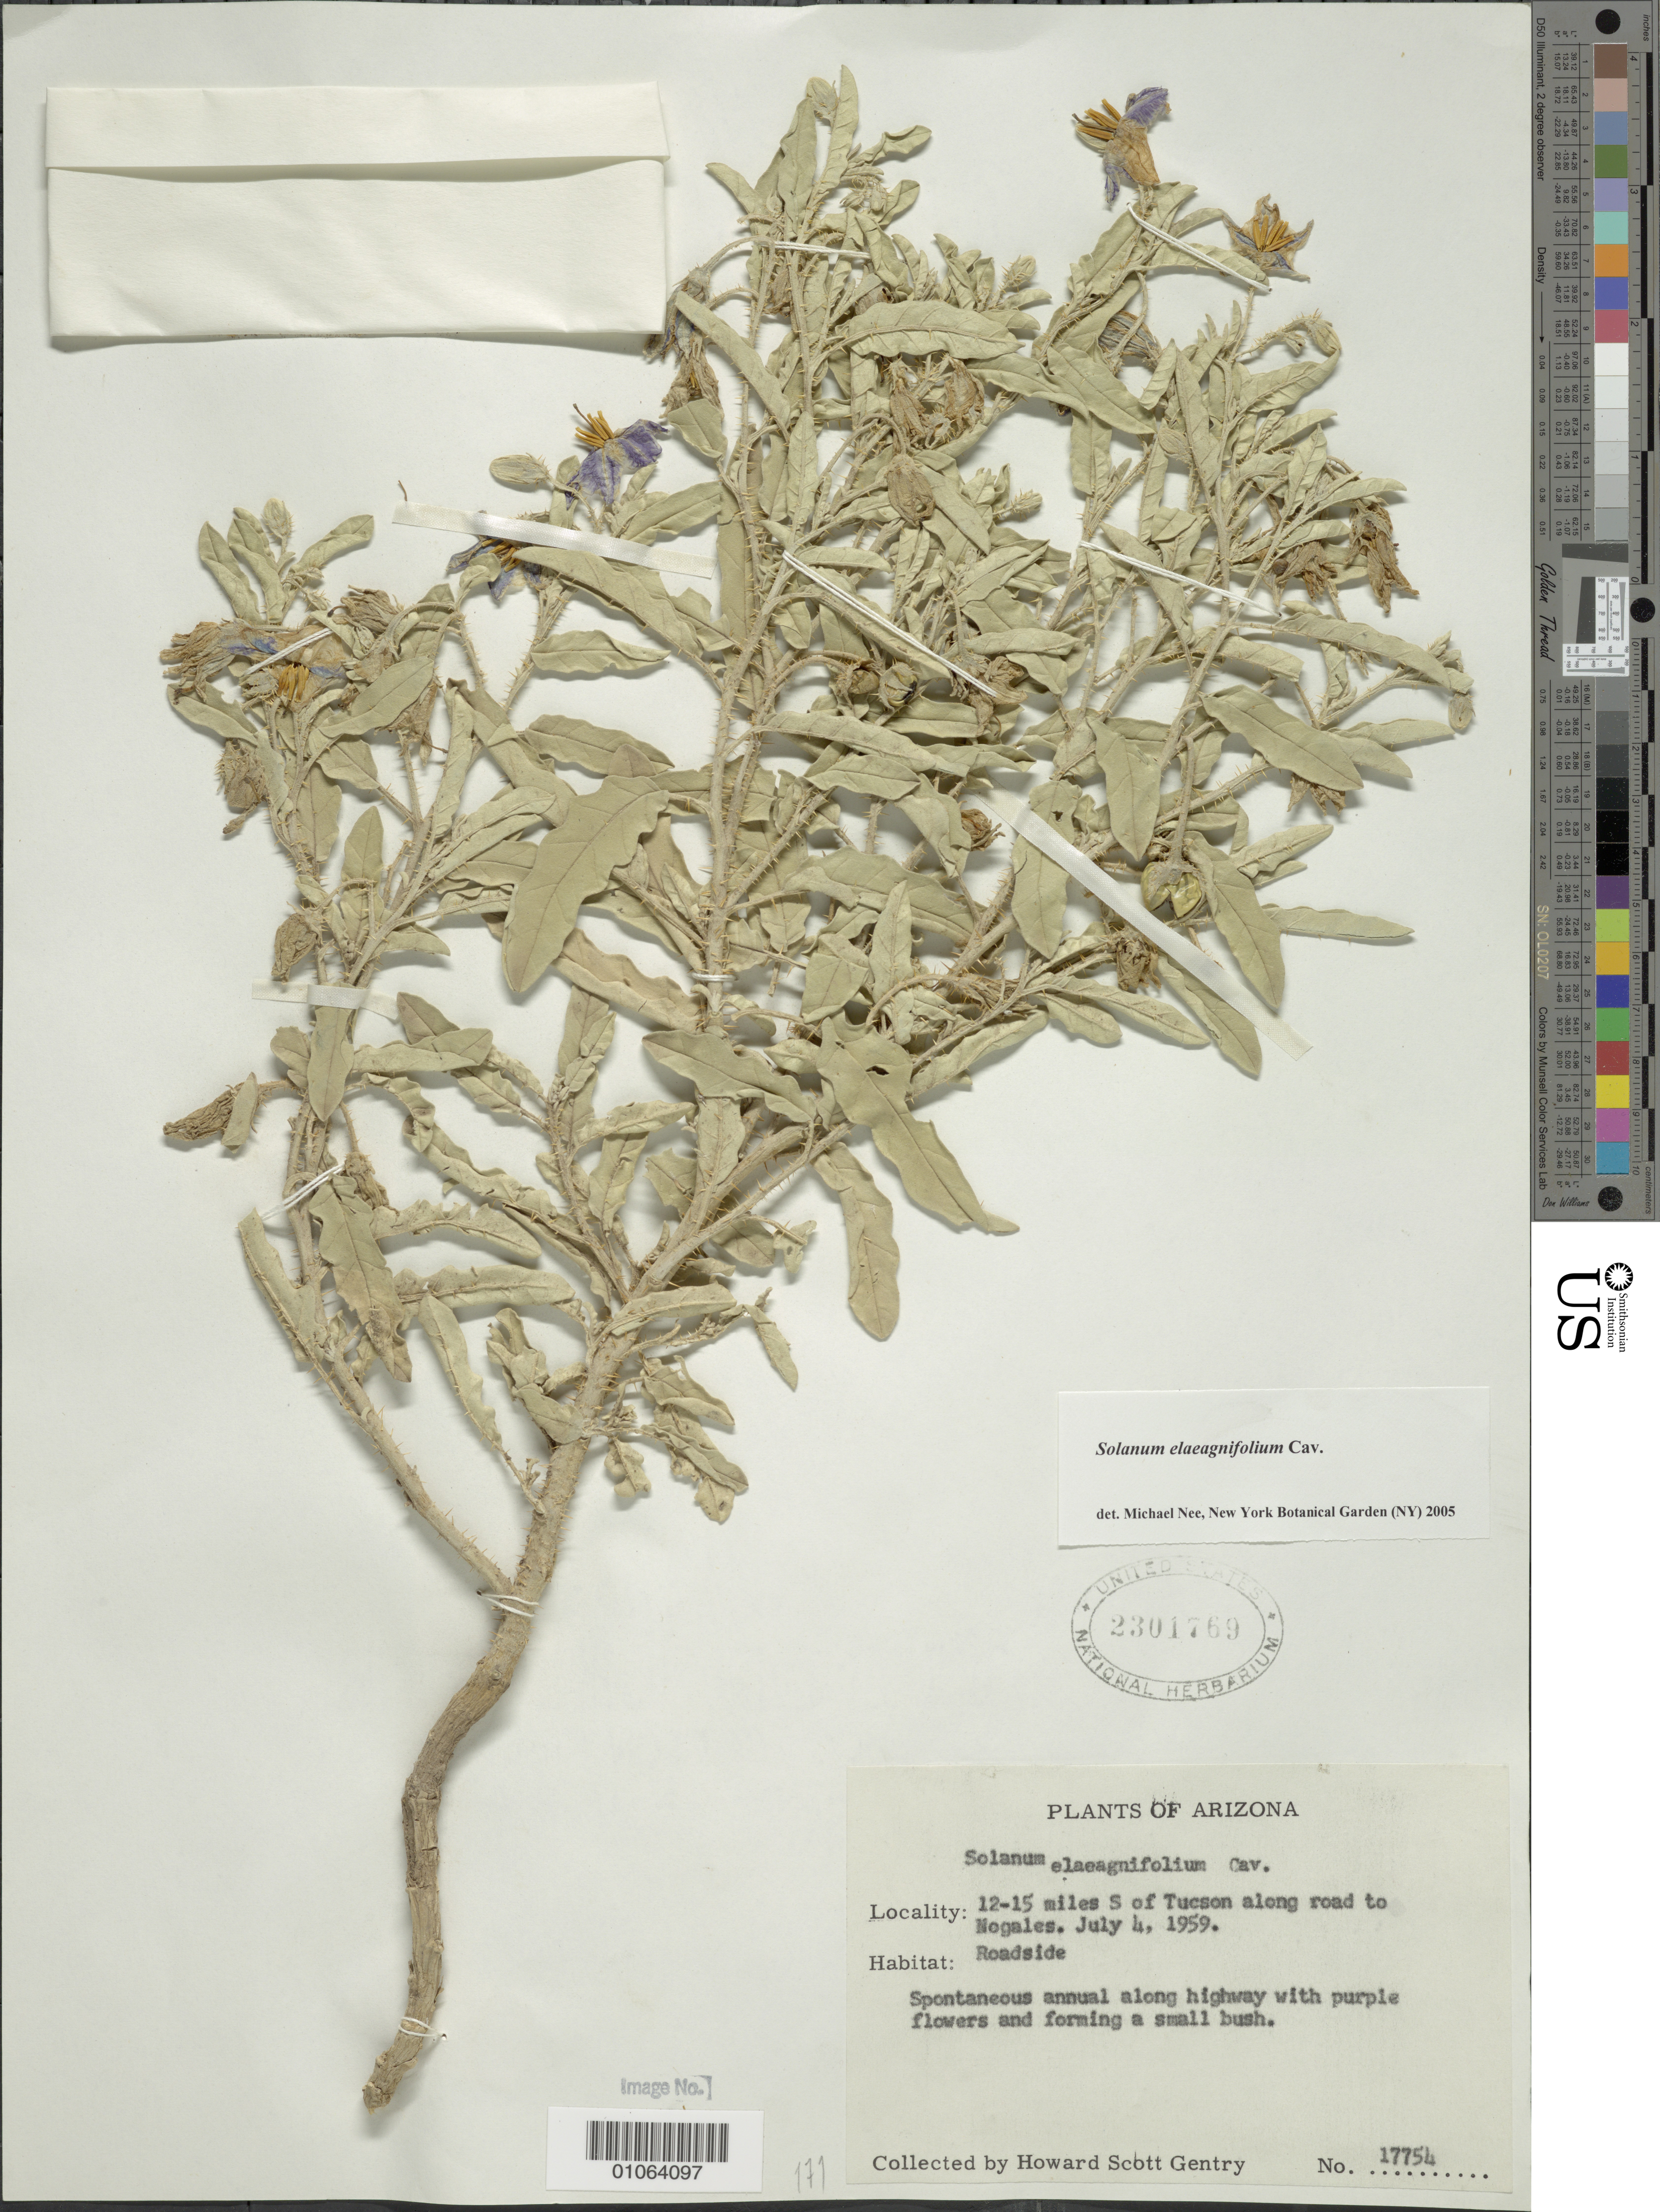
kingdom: Plantae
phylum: Tracheophyta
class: Magnoliopsida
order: Solanales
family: Solanaceae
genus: Solanum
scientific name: Solanum elaeagnifolium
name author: Cav.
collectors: H. S. Gentry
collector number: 17754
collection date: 1959-07-04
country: United States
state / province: Arizona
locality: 12-15 miles S of Tucson along road to Nogales.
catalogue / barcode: US 2301769